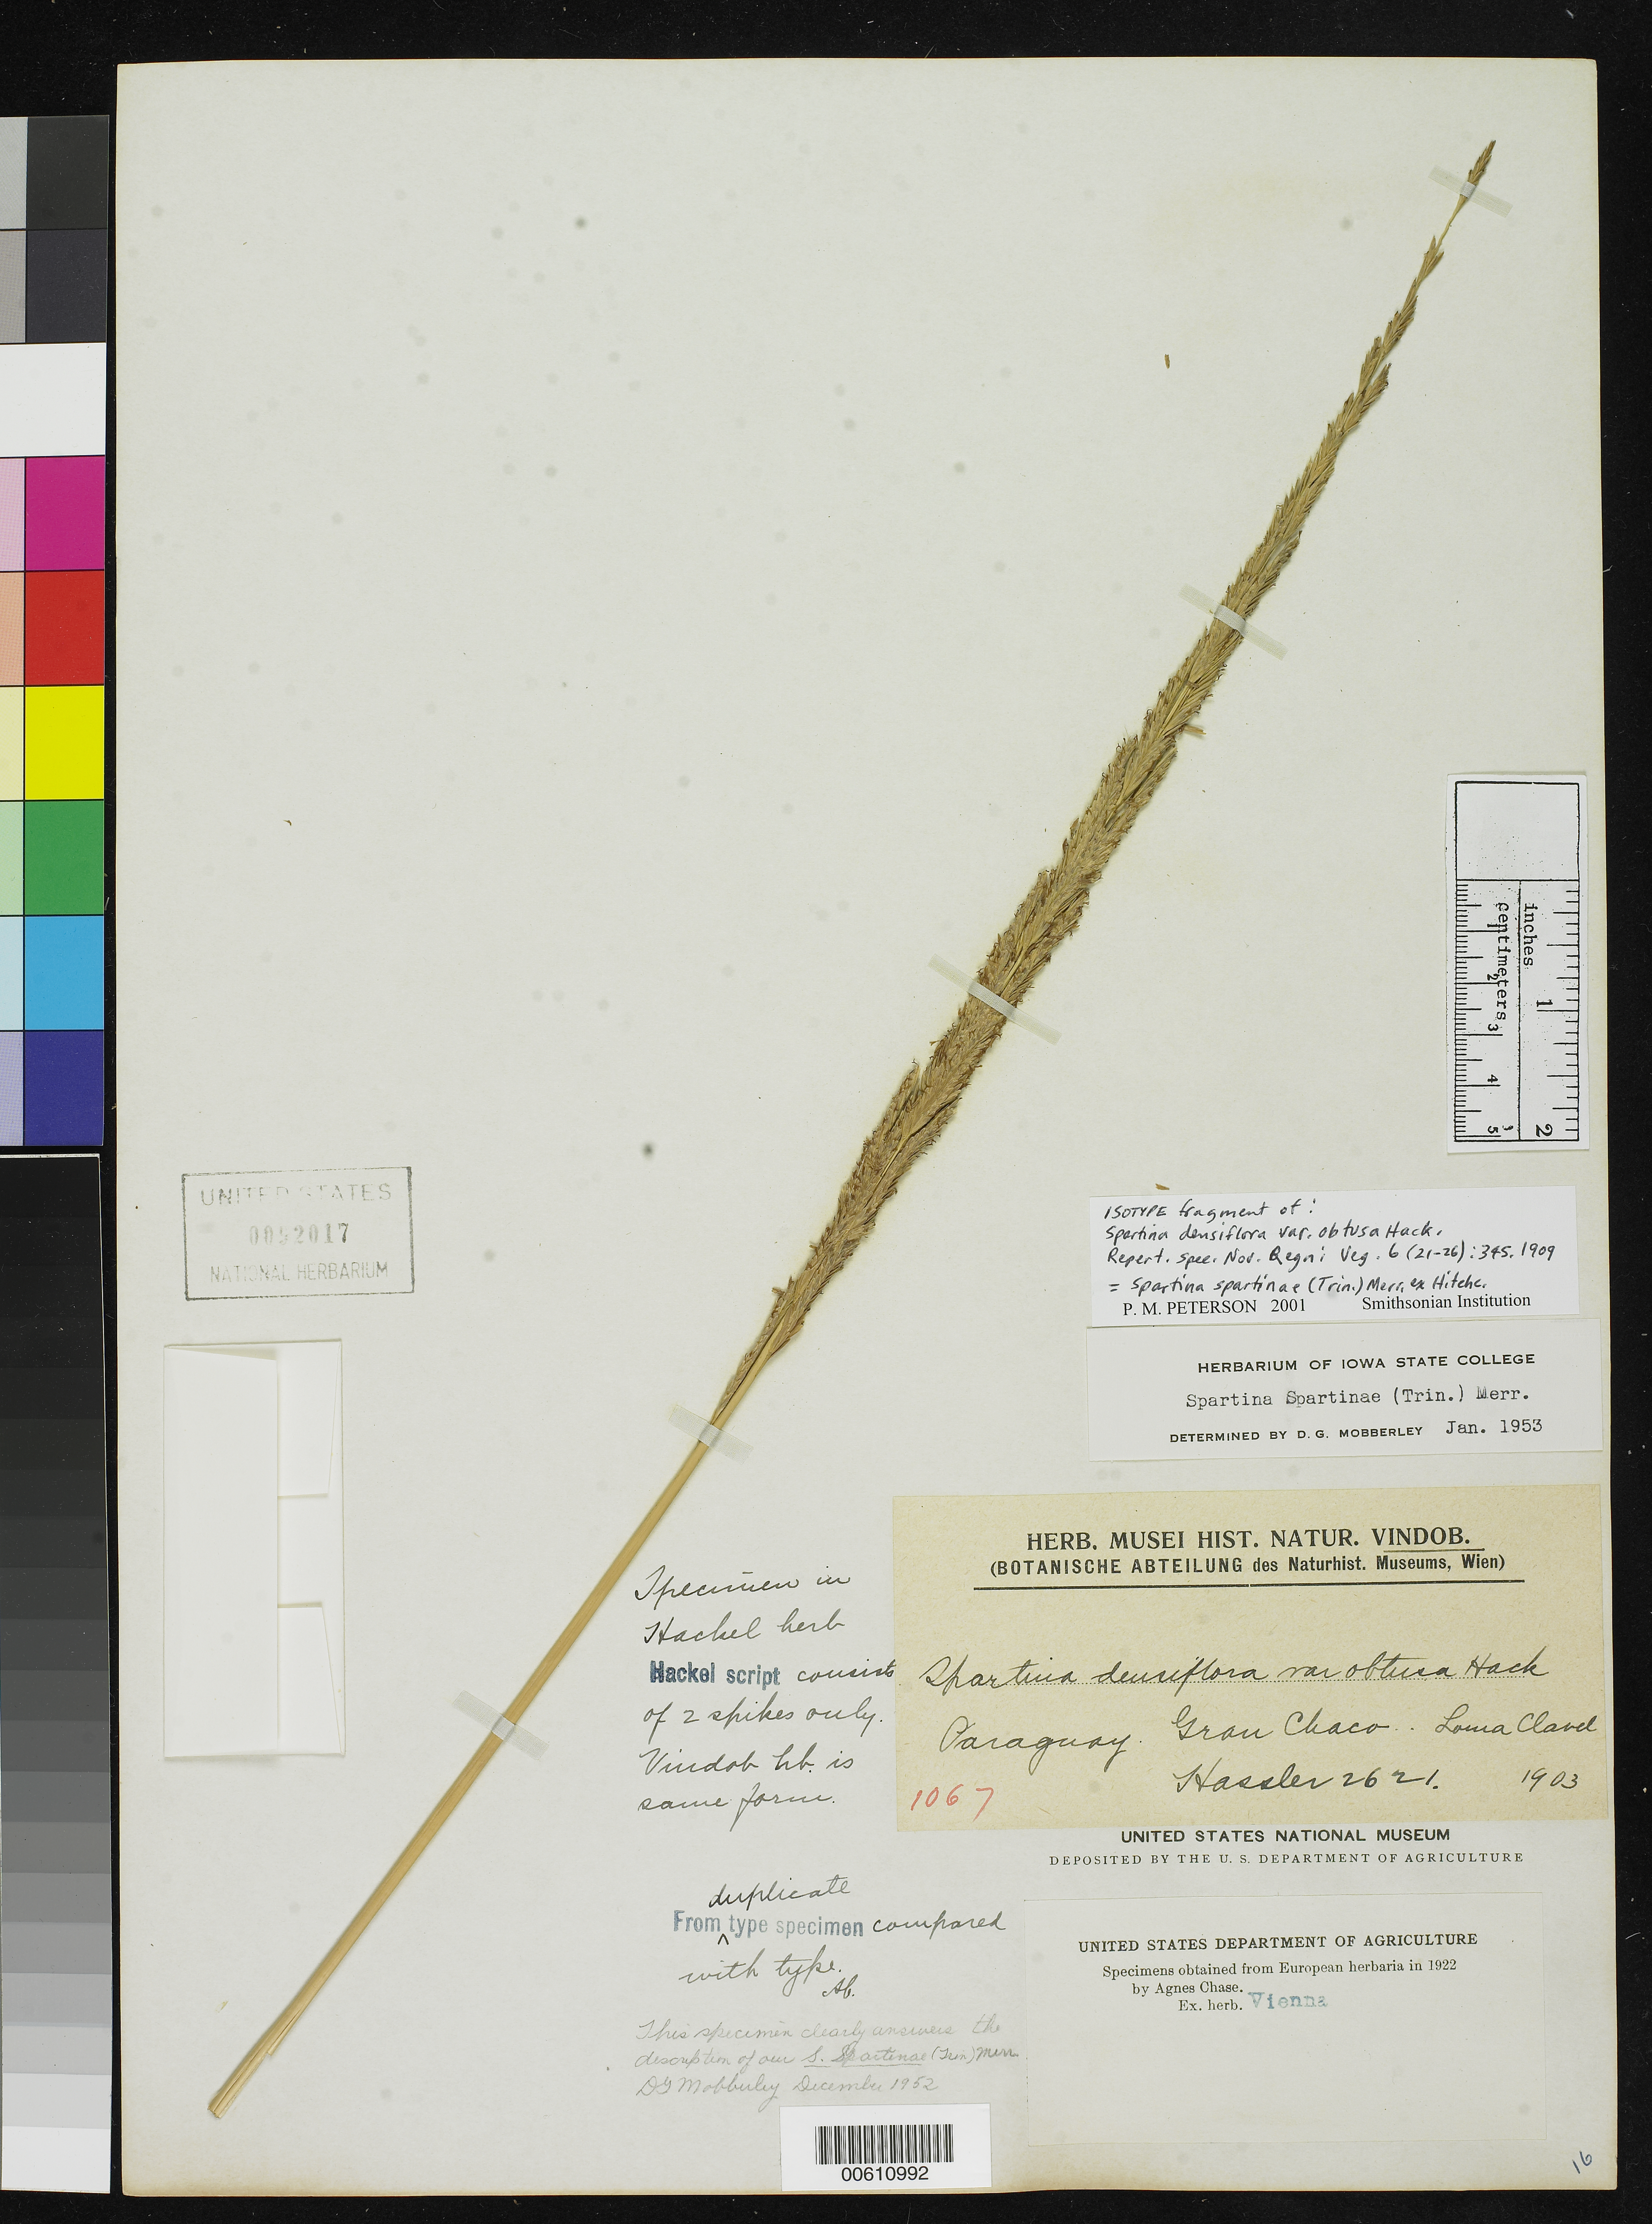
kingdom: Plantae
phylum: Tracheophyta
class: Liliopsida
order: Poales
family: Poaceae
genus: Spartina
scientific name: Spartina densiflora var. obtusa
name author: Hack.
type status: Type Fragment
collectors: E. Hassler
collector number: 2621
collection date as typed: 1903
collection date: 1903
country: Paraguay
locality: Gran Chaco, Loma Clavel.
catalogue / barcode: US 92017